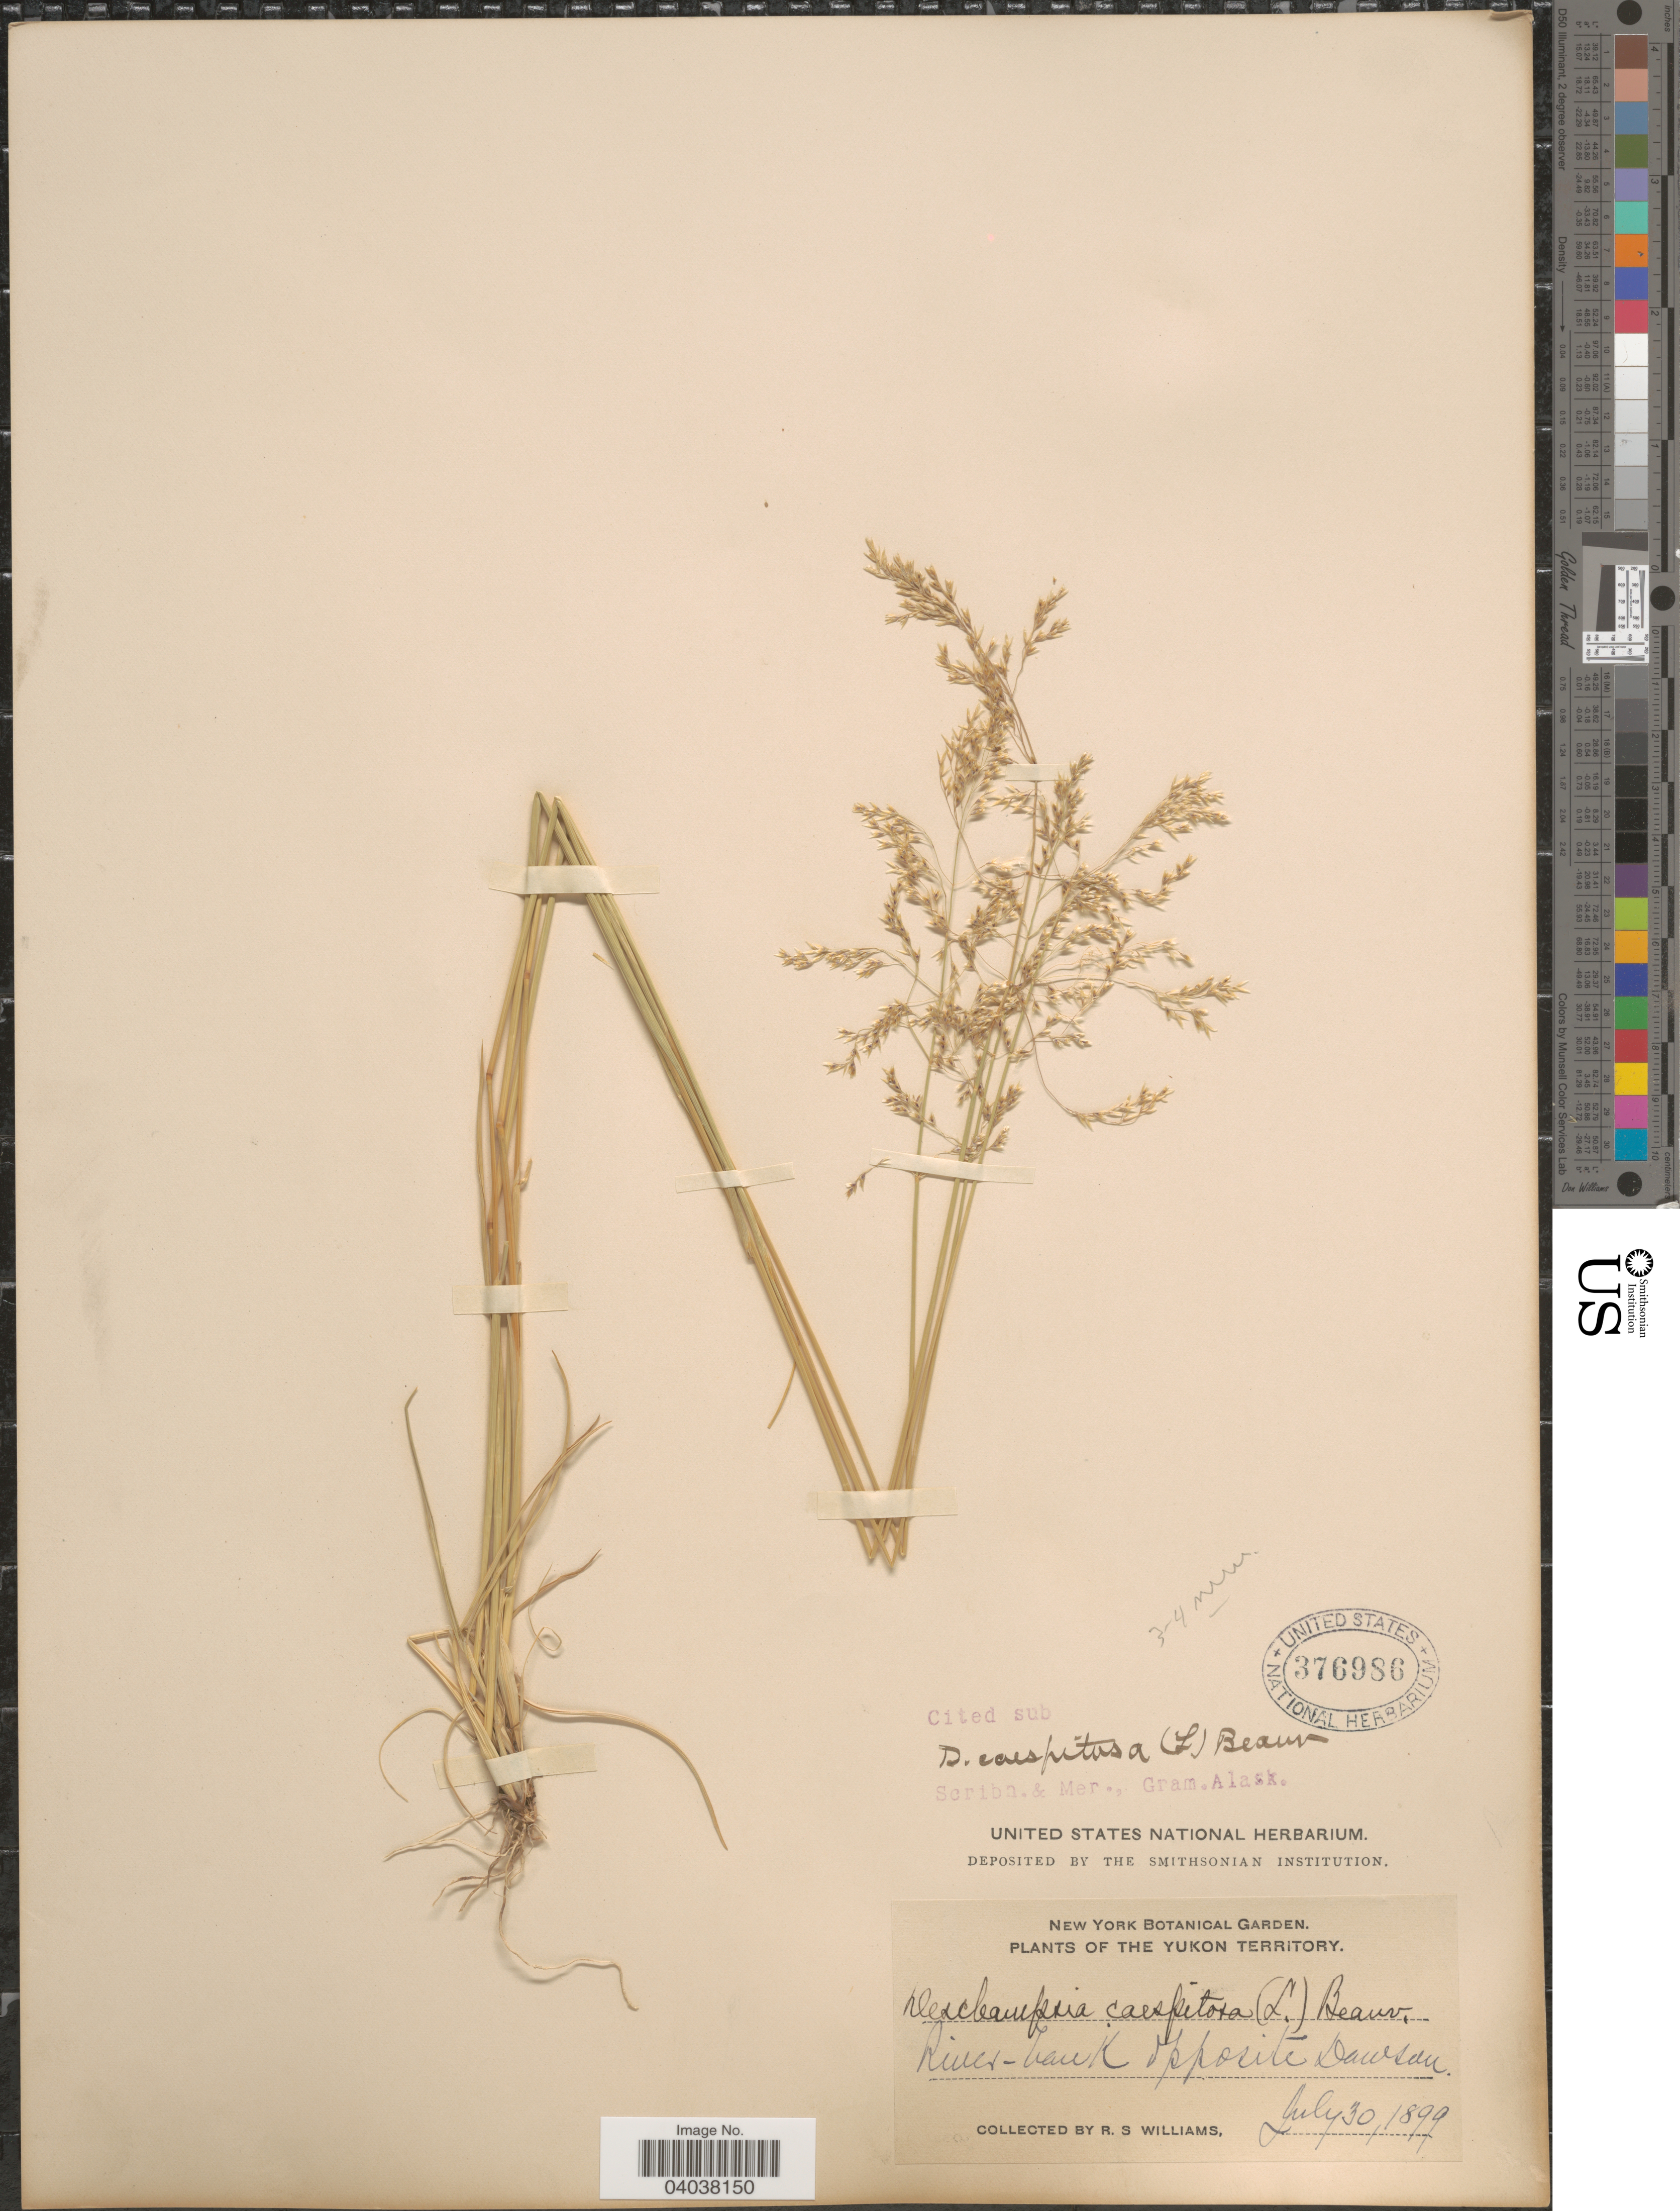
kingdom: Plantae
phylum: Tracheophyta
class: Liliopsida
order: Poales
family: Poaceae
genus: Deschampsia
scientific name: Deschampsia cespitosa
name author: (L.) P. Beauv.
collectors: R. S. Williams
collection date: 1899-07-30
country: Canada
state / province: Yukon Territory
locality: River-bank opposite Dawson.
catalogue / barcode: US 376986